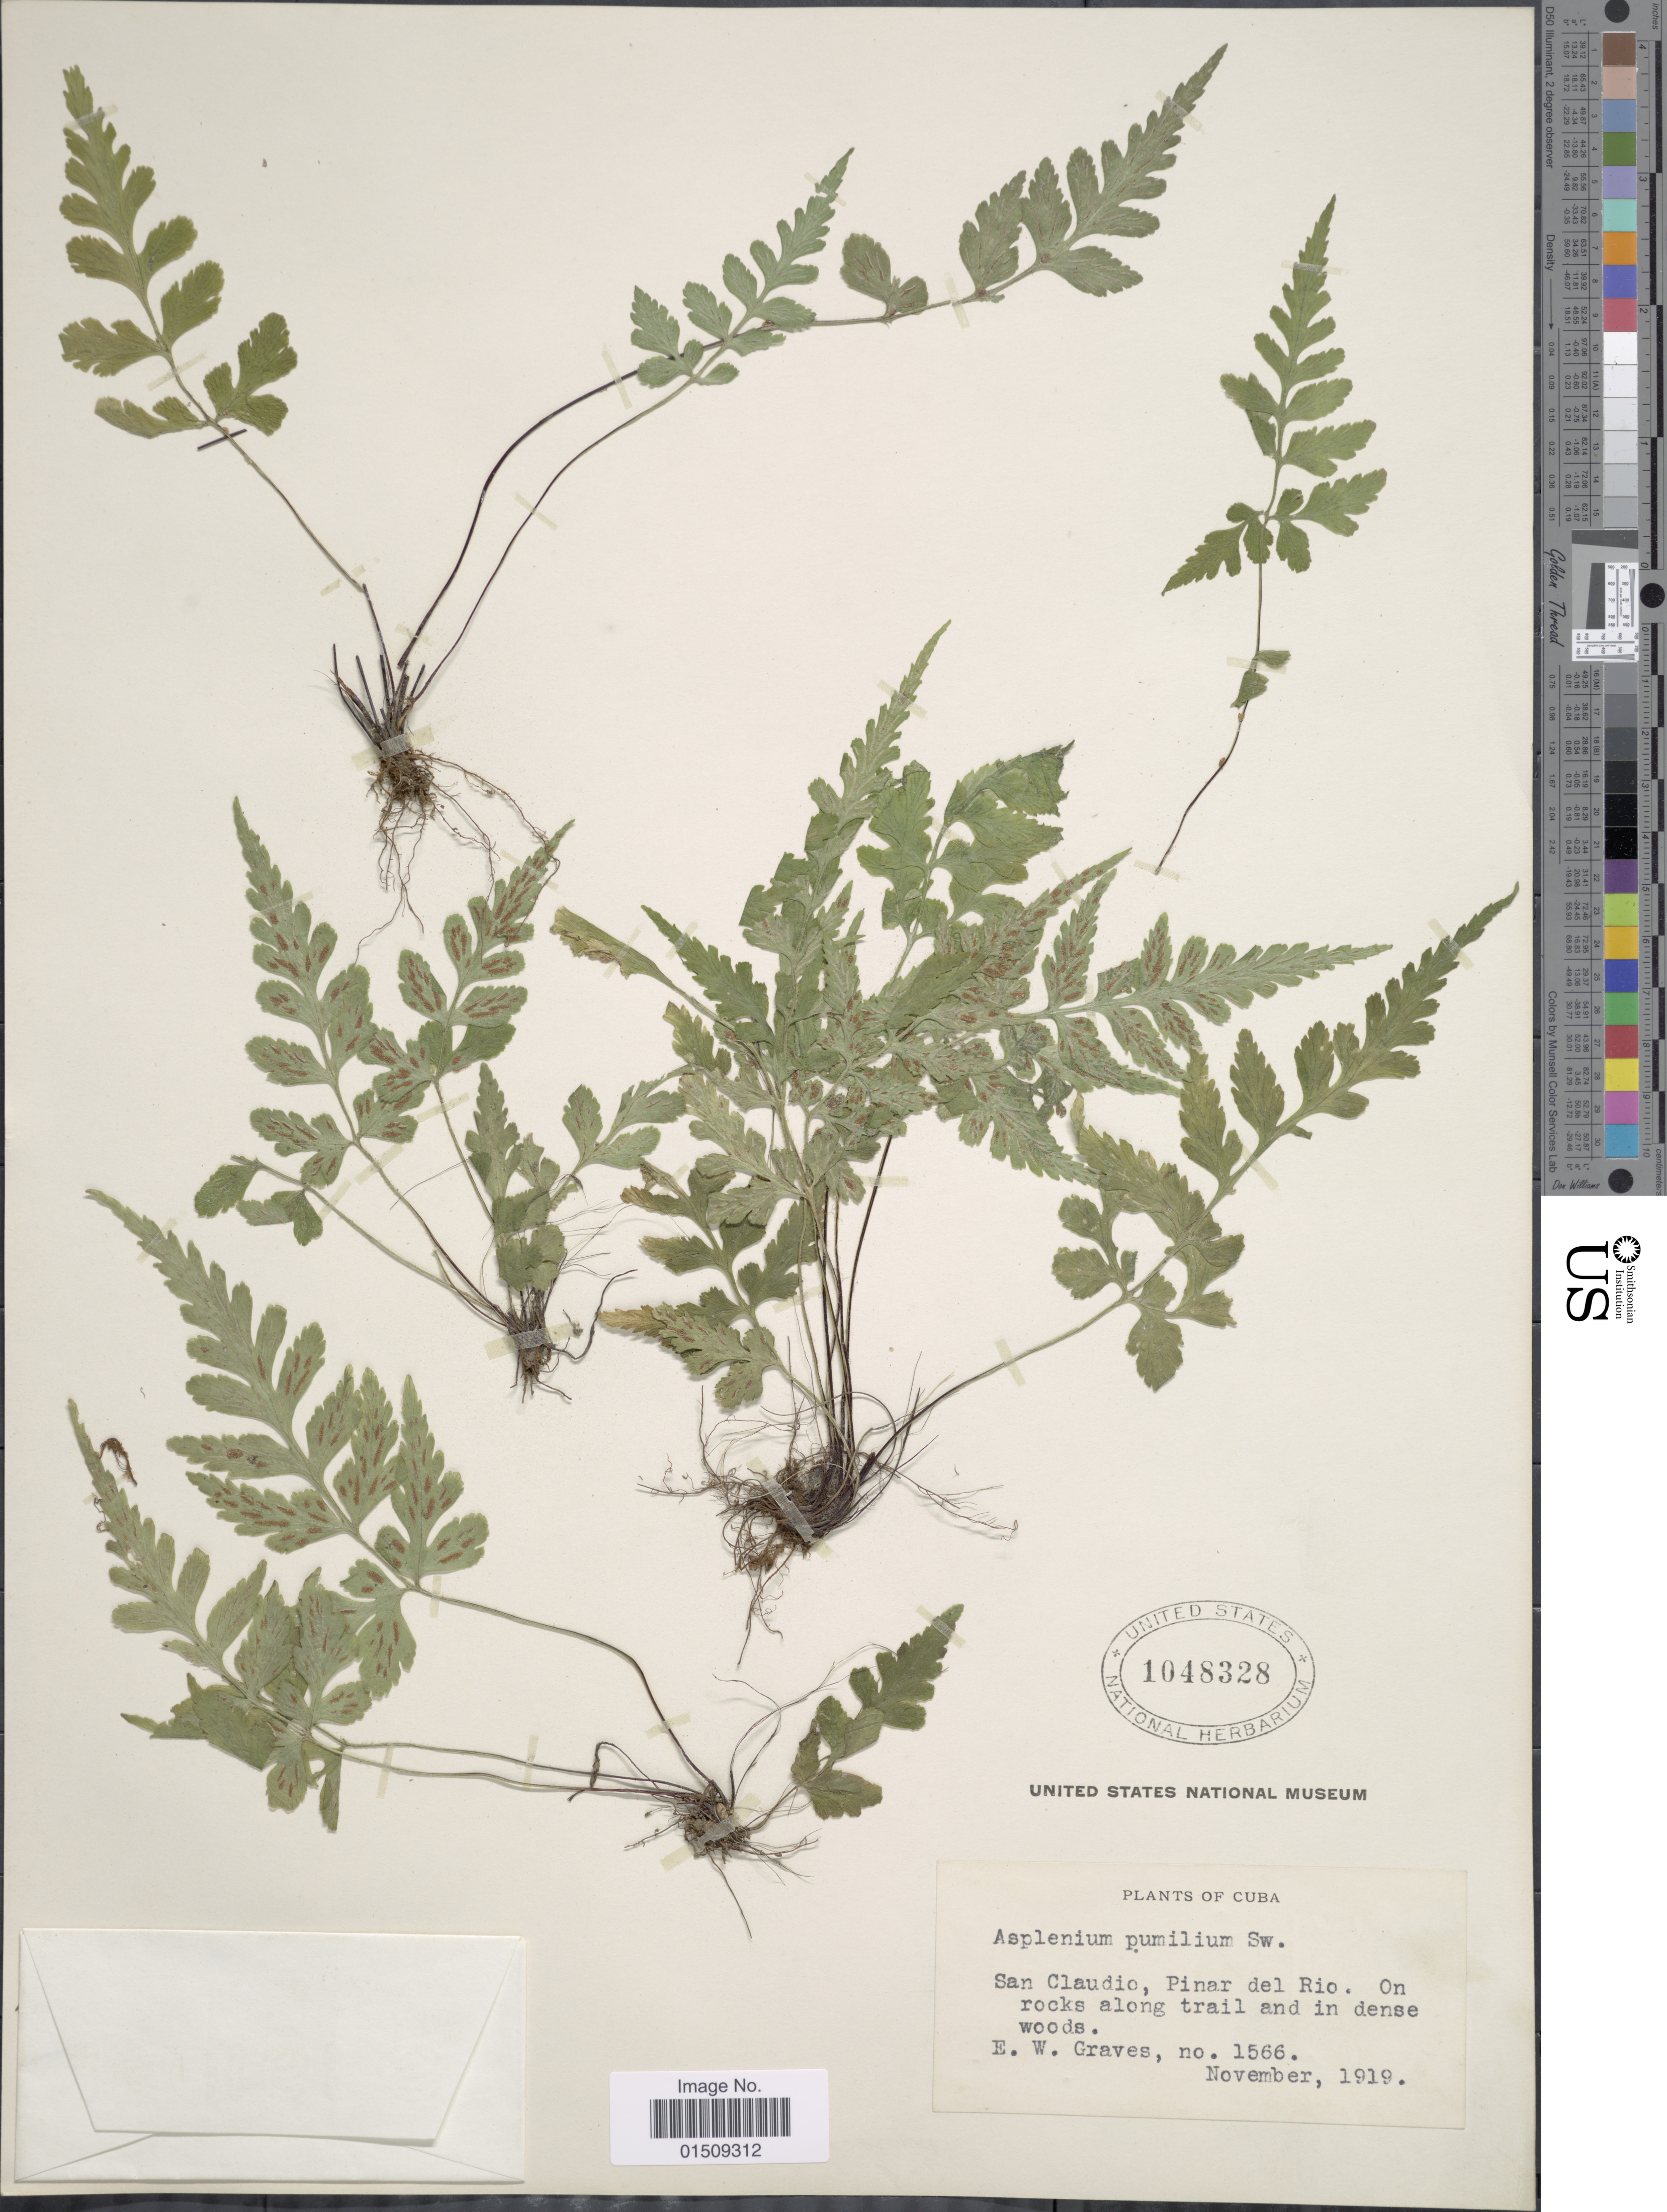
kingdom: Plantae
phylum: Tracheophyta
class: Polypodiopsida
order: Polypodiales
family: Aspleniaceae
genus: Asplenium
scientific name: Asplenium pumilum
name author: Sw.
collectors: E. Graves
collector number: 1566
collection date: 1919-11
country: Cuba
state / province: Pinar del Río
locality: San Claudio, Pinar del Rio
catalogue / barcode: US 1048328